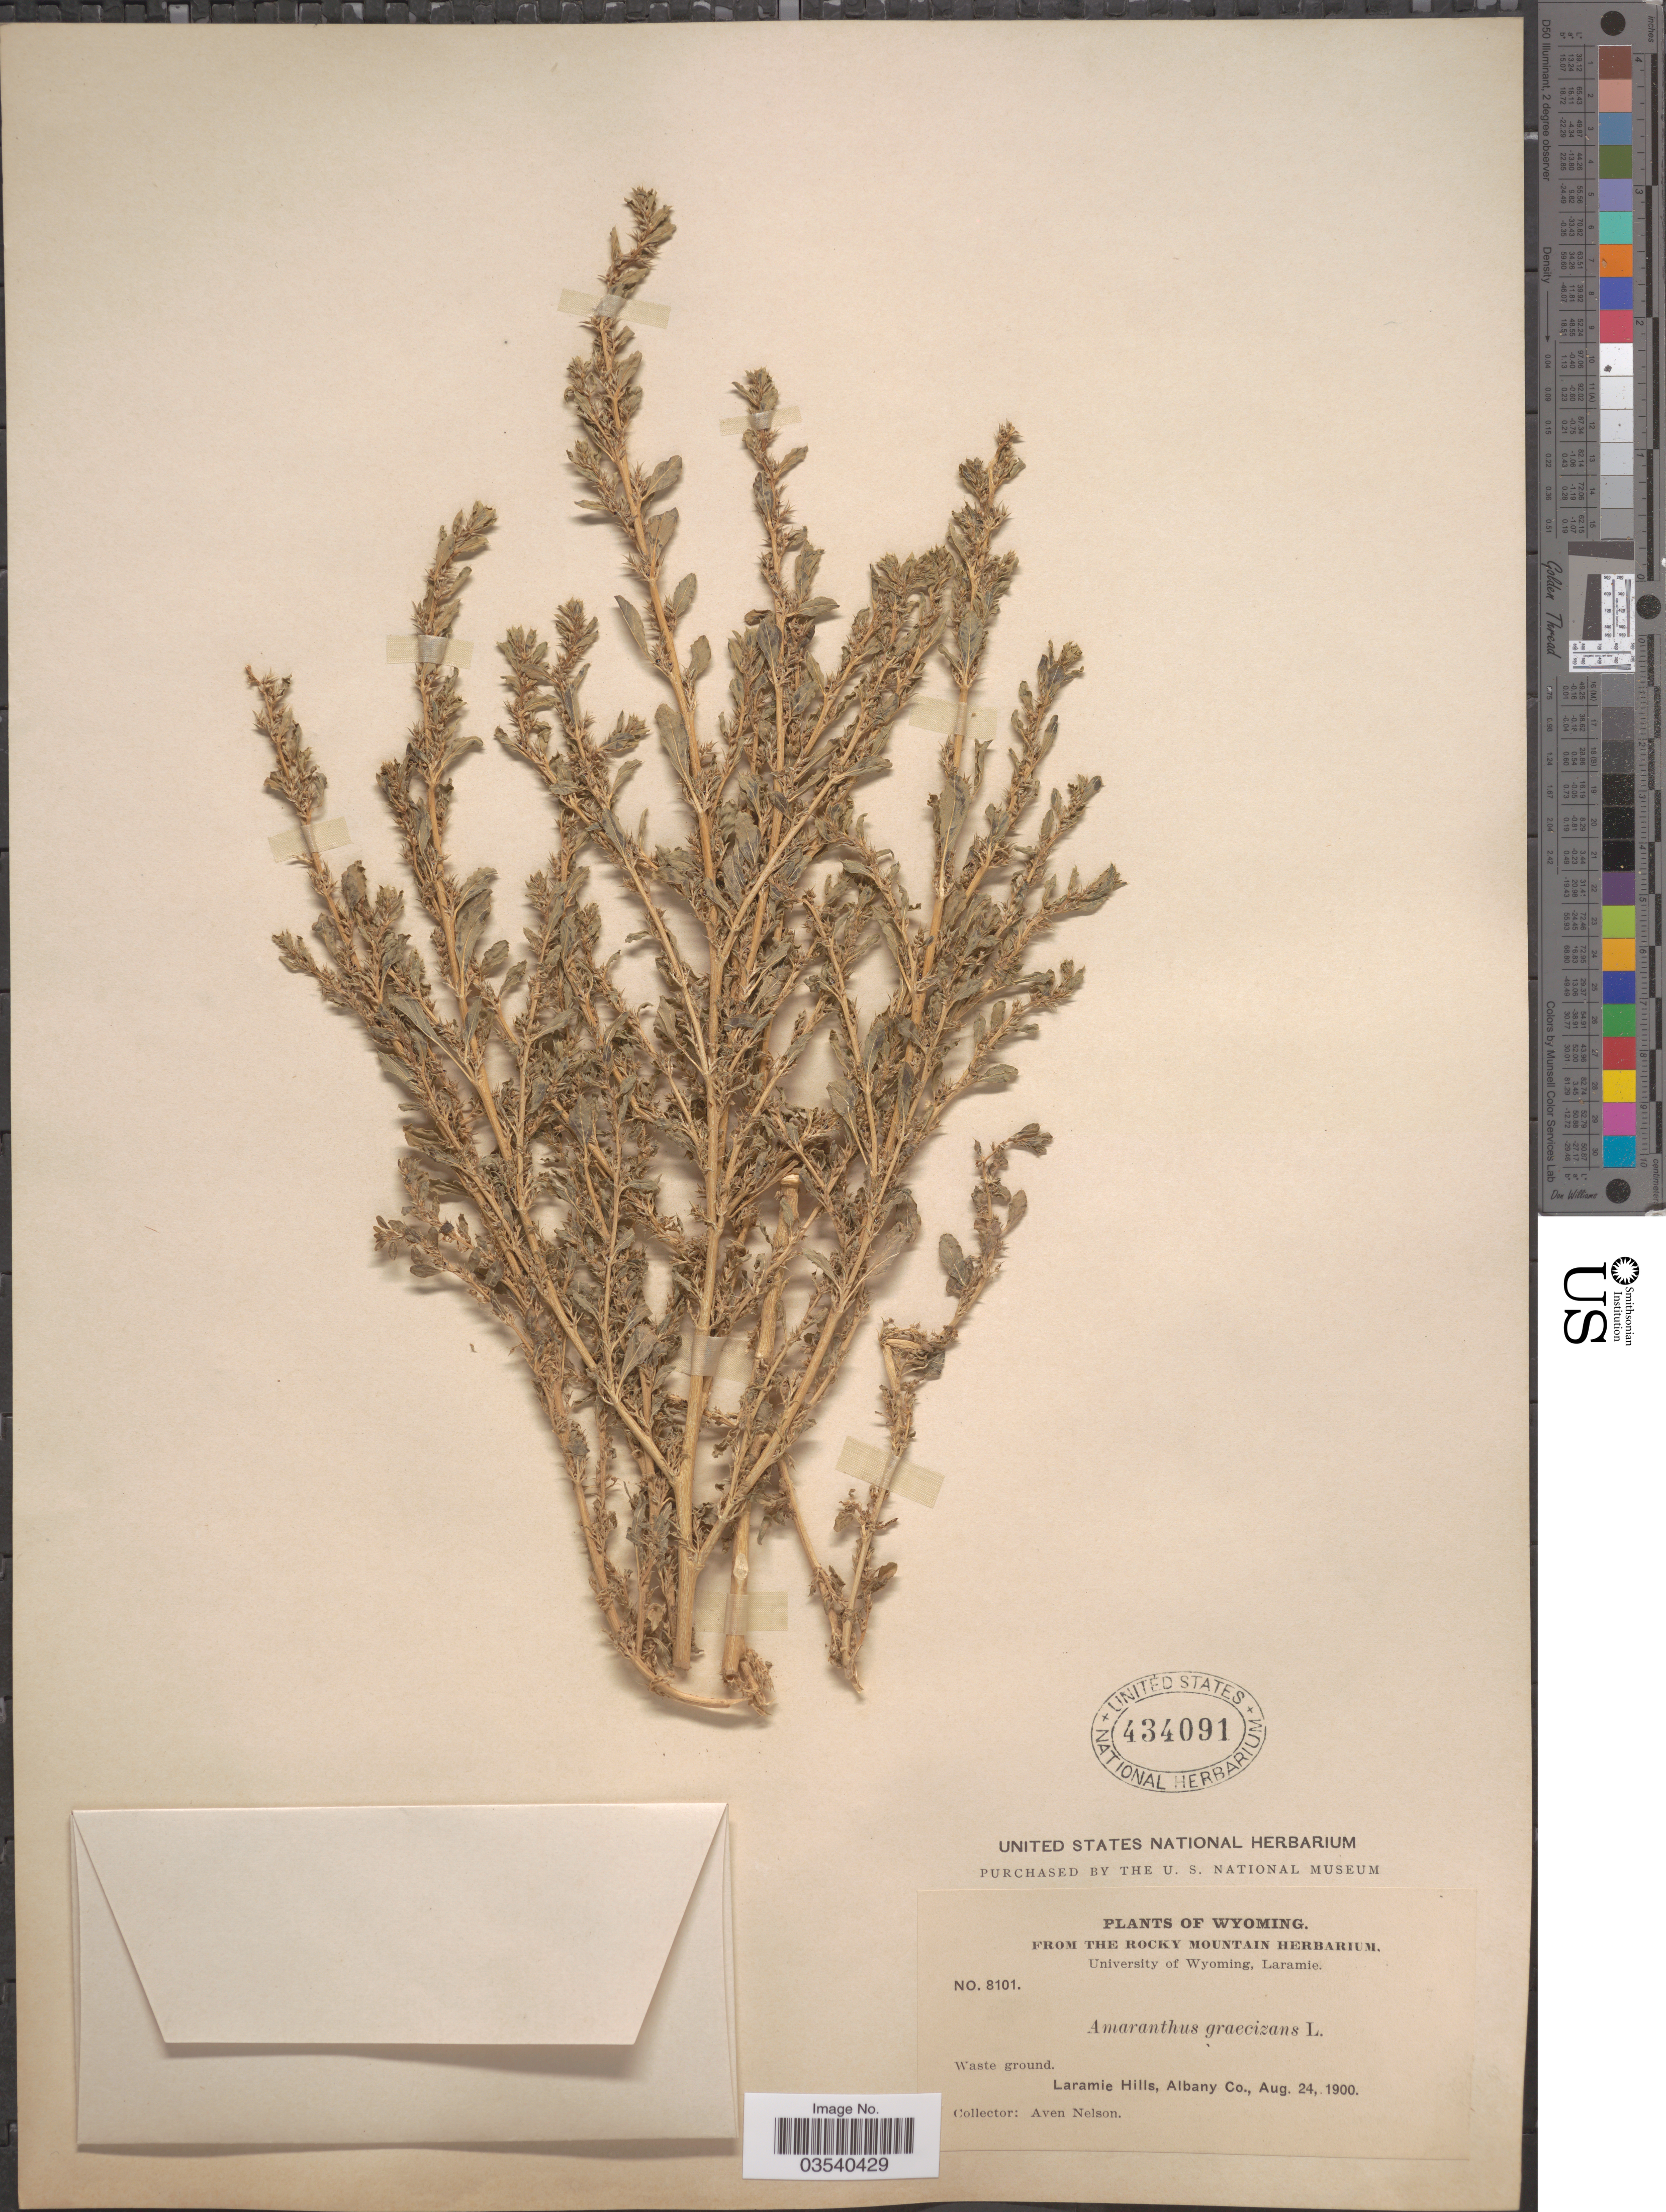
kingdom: Plantae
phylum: Tracheophyta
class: Magnoliopsida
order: Caryophyllales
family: Amaranthaceae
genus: Amaranthus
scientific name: Amaranthus graecizans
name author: L.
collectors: A. Nelson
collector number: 8101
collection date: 1900-08-24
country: United States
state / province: Wyoming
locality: Laramie Hills, Albany Co.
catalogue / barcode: US 434091